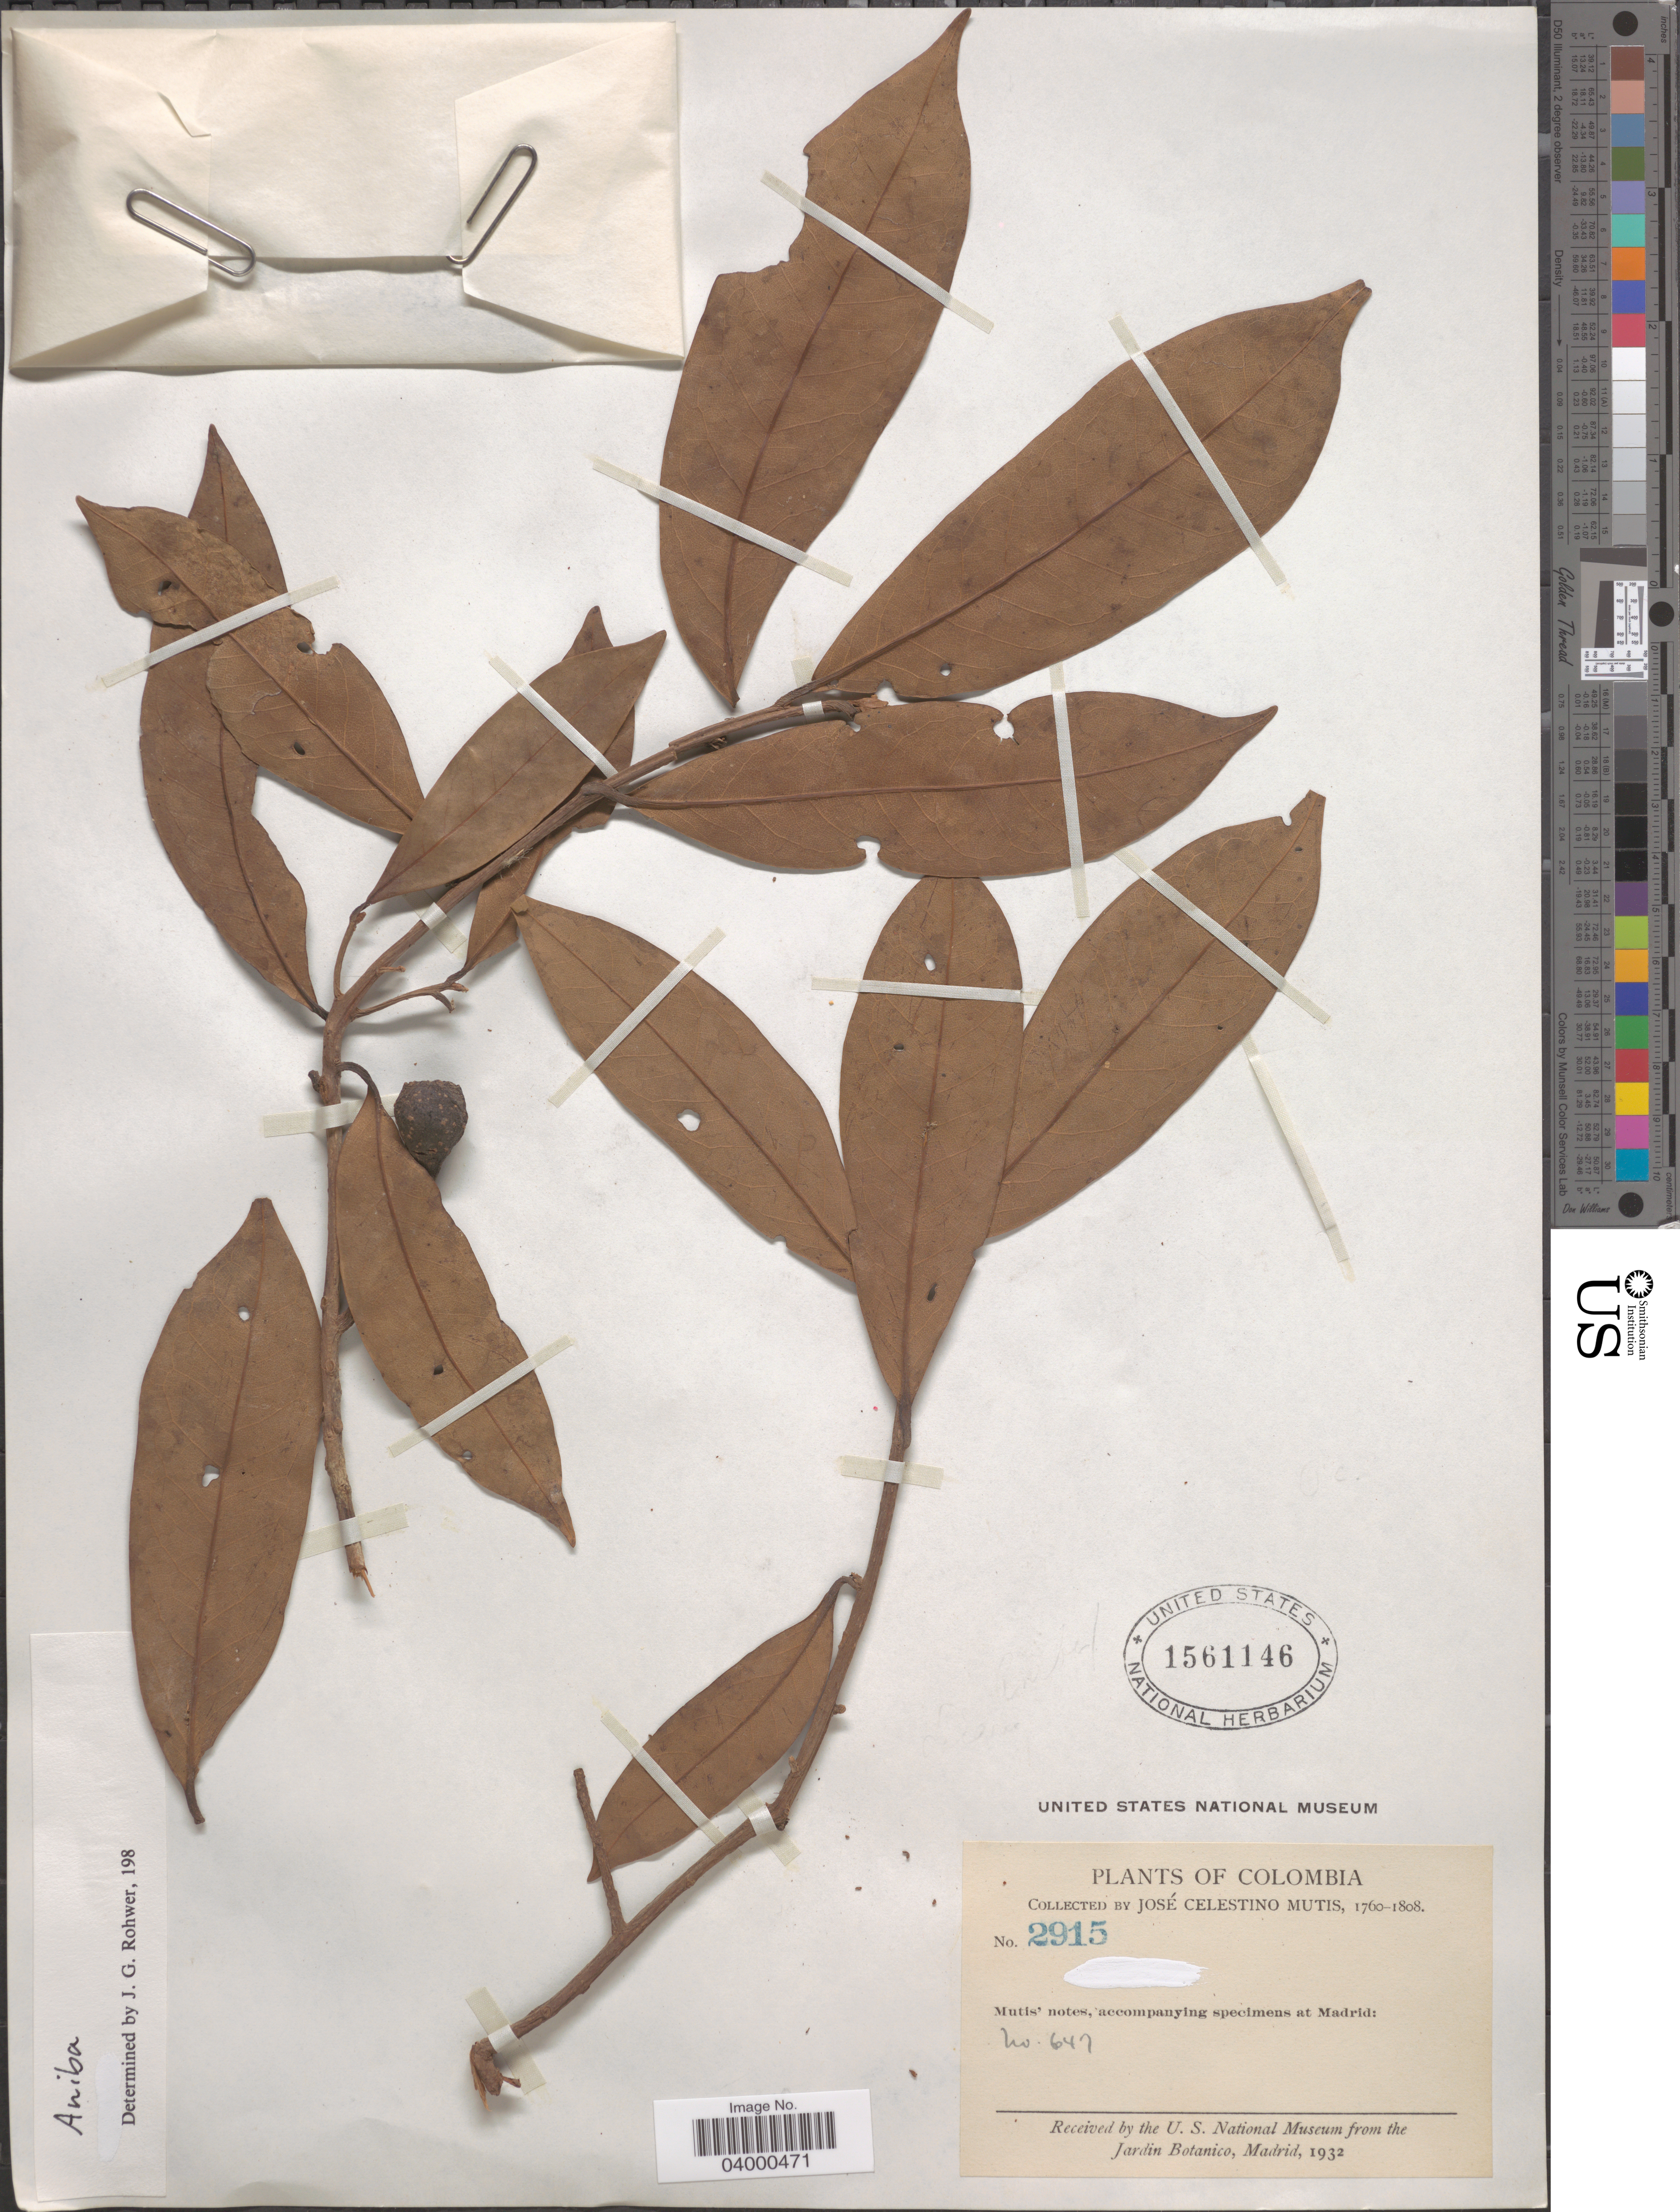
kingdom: Plantae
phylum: Tracheophyta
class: Magnoliopsida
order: Laurales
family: Lauraceae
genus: Aniba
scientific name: Aniba sp.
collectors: J. C. B. Mutis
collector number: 2915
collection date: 1760/1808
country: Colombia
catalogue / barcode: US 1561146